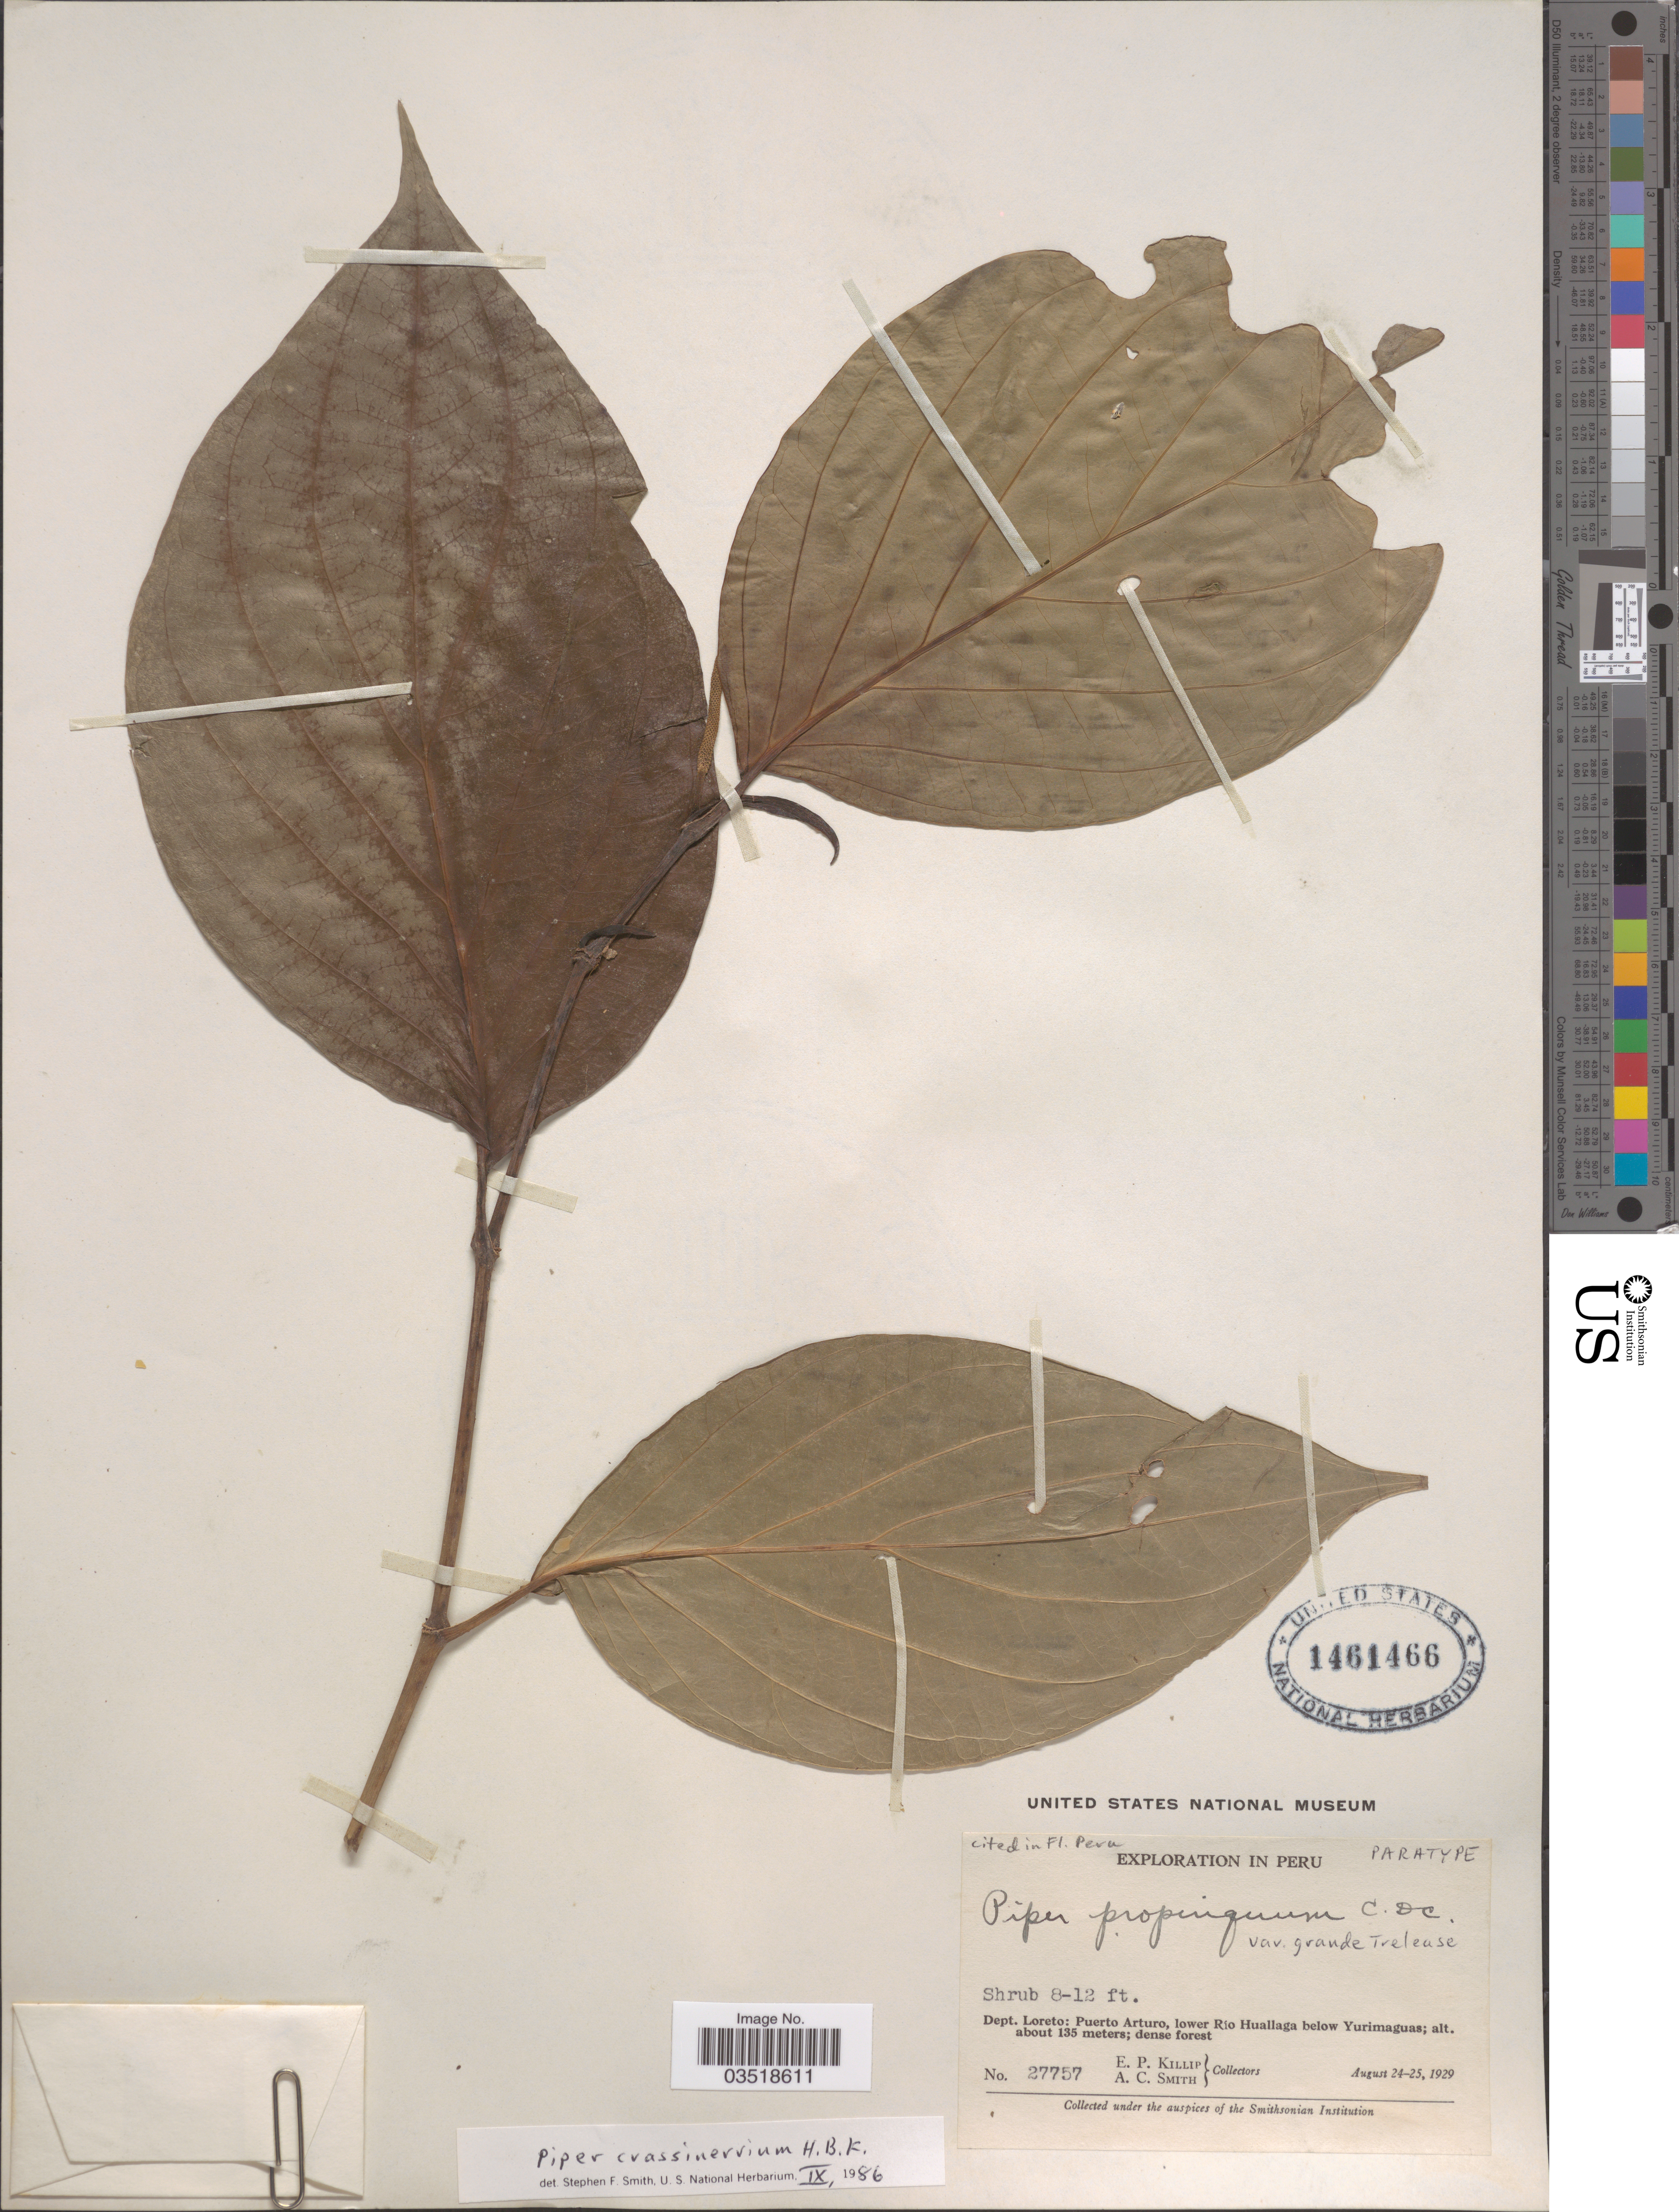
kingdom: Plantae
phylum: Tracheophyta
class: Magnoliopsida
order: Piperales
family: Piperaceae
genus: Piper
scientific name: Piper propinquum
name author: C. DC.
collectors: E. P. Killip & A. C. Smith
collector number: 27757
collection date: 1929-08-24/1929-08-25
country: Peru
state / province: Loreto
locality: Dept. Loreto: Puerto Arturo, lower Río Huallaga below Yurimaguas.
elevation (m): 135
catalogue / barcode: US 1461466